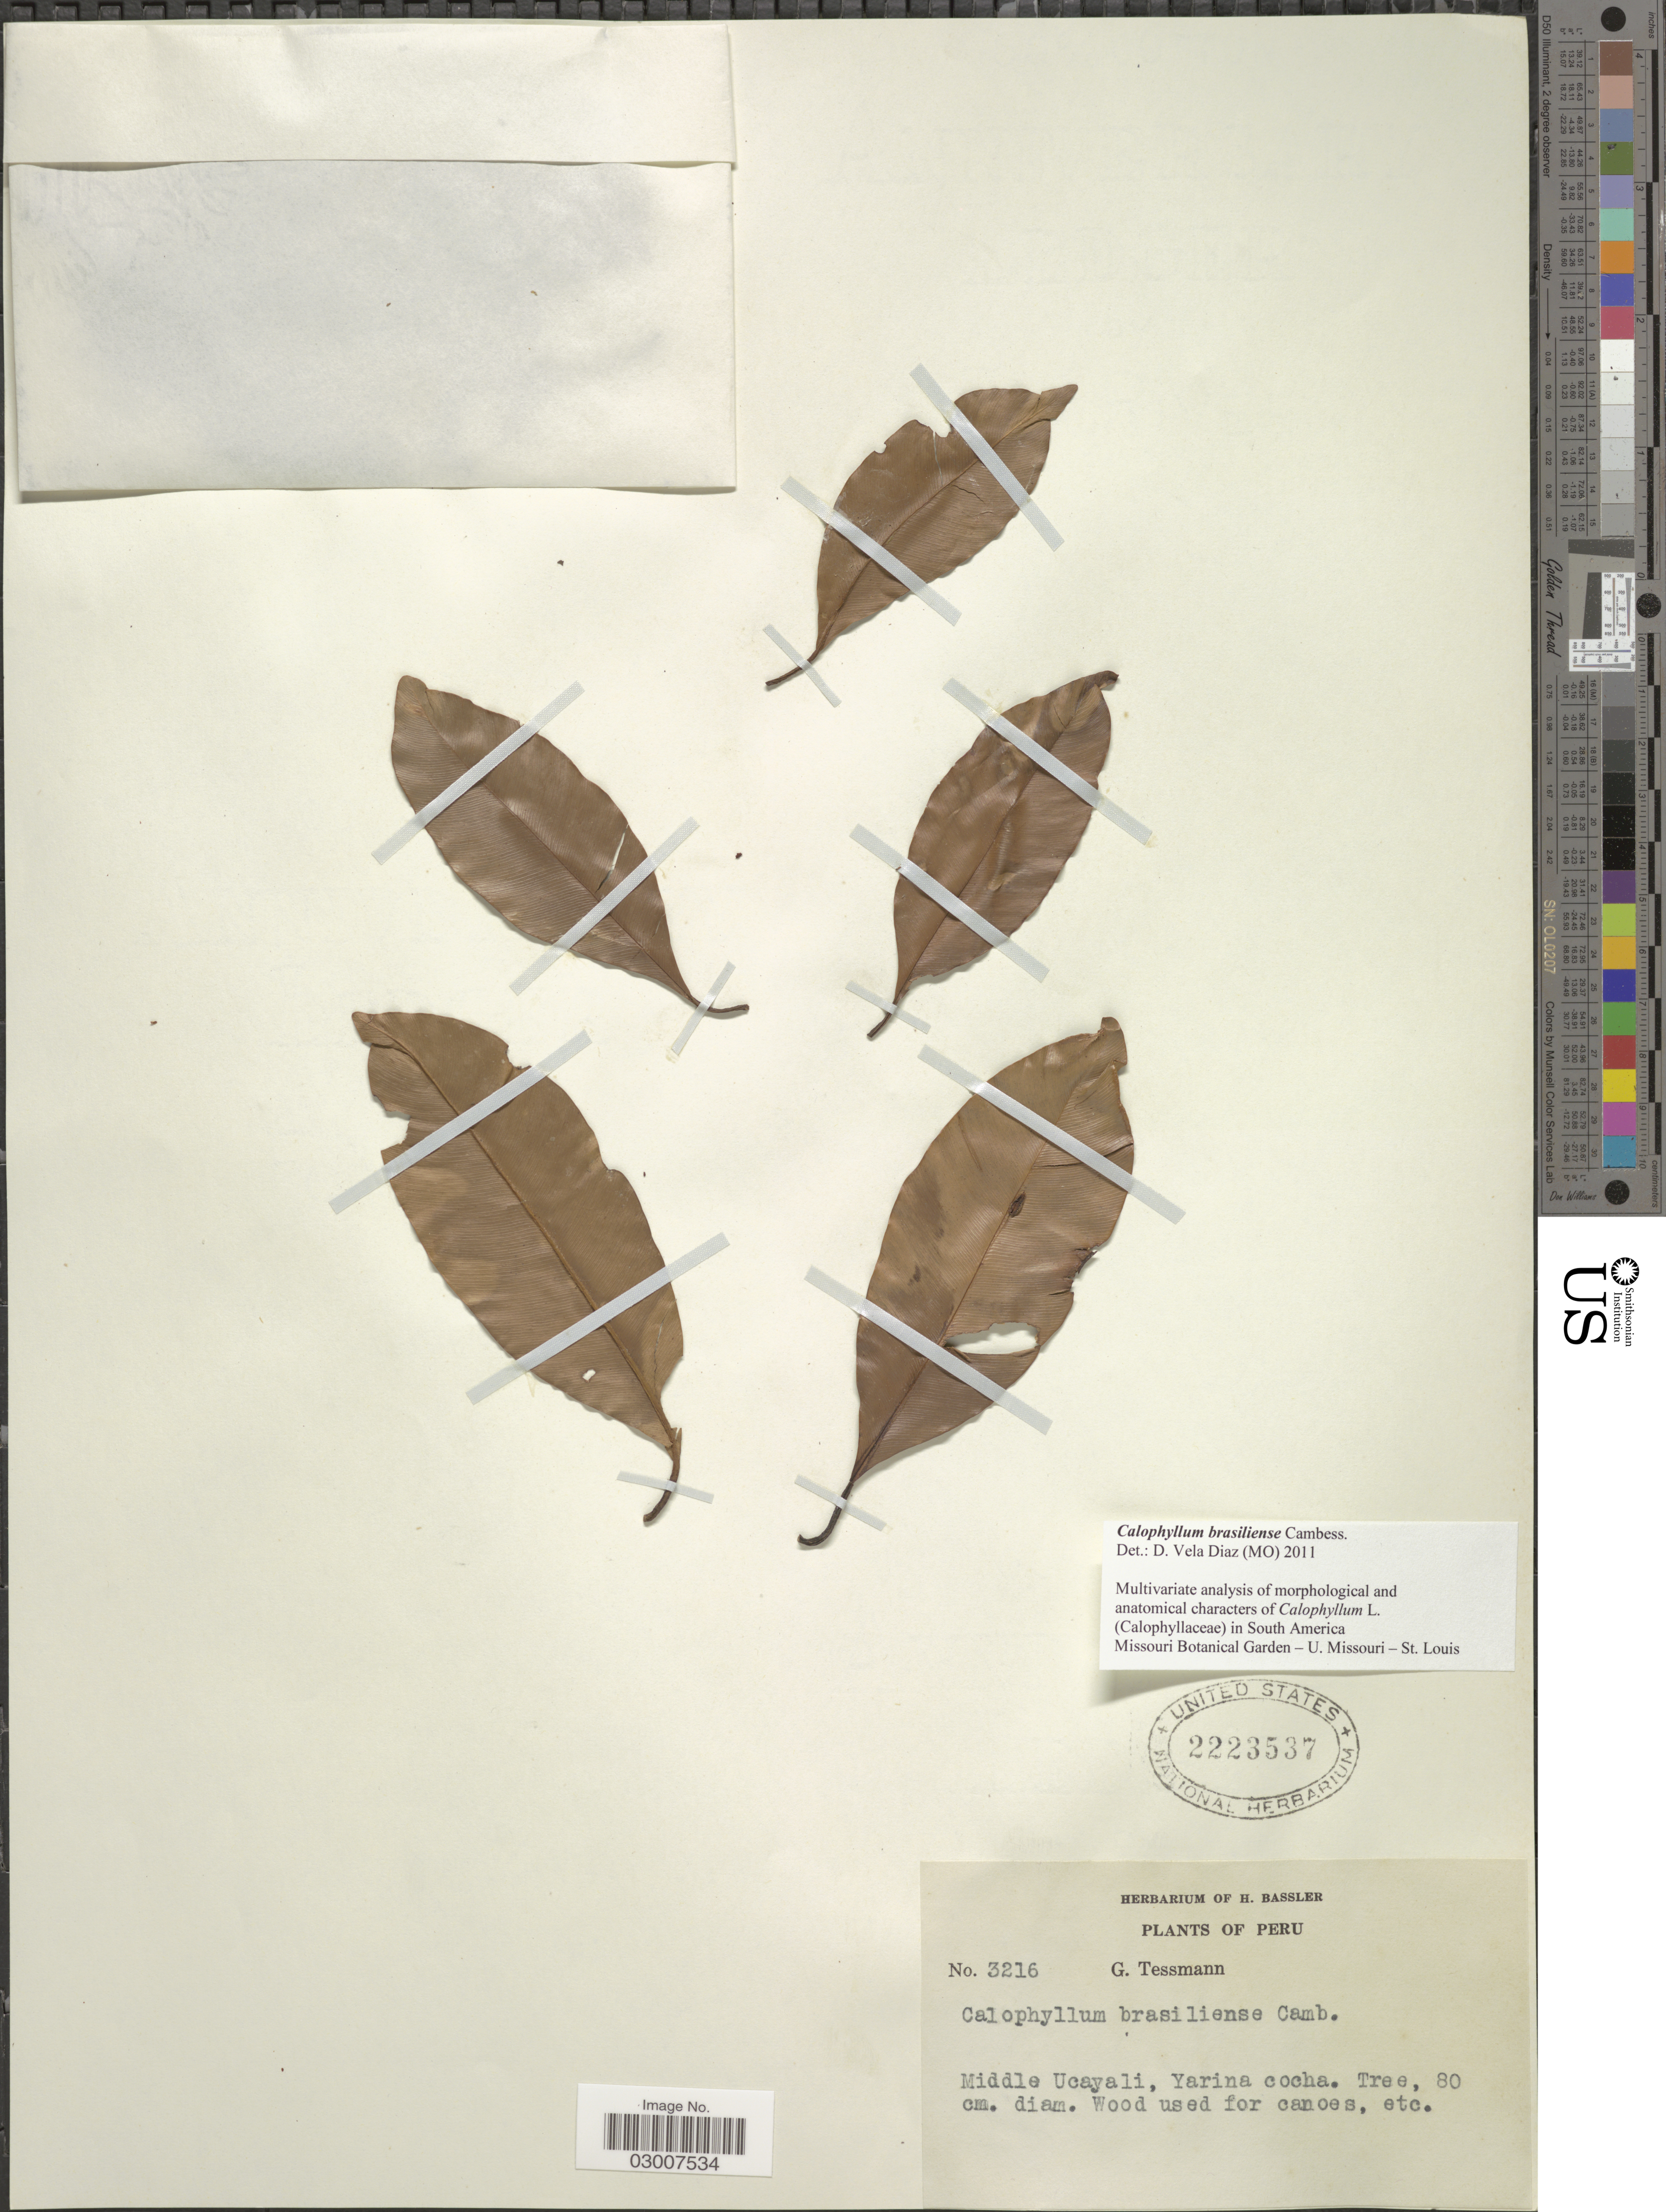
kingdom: Plantae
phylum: Tracheophyta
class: Magnoliopsida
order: Malpighiales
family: Calophyllaceae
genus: Calophyllum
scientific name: Calophyllum brasiliense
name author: Cambess.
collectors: G. Tessmann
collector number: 3216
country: Peru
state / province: Ucayali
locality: Middle Ucayali, Yarina cocha.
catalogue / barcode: US 2223537